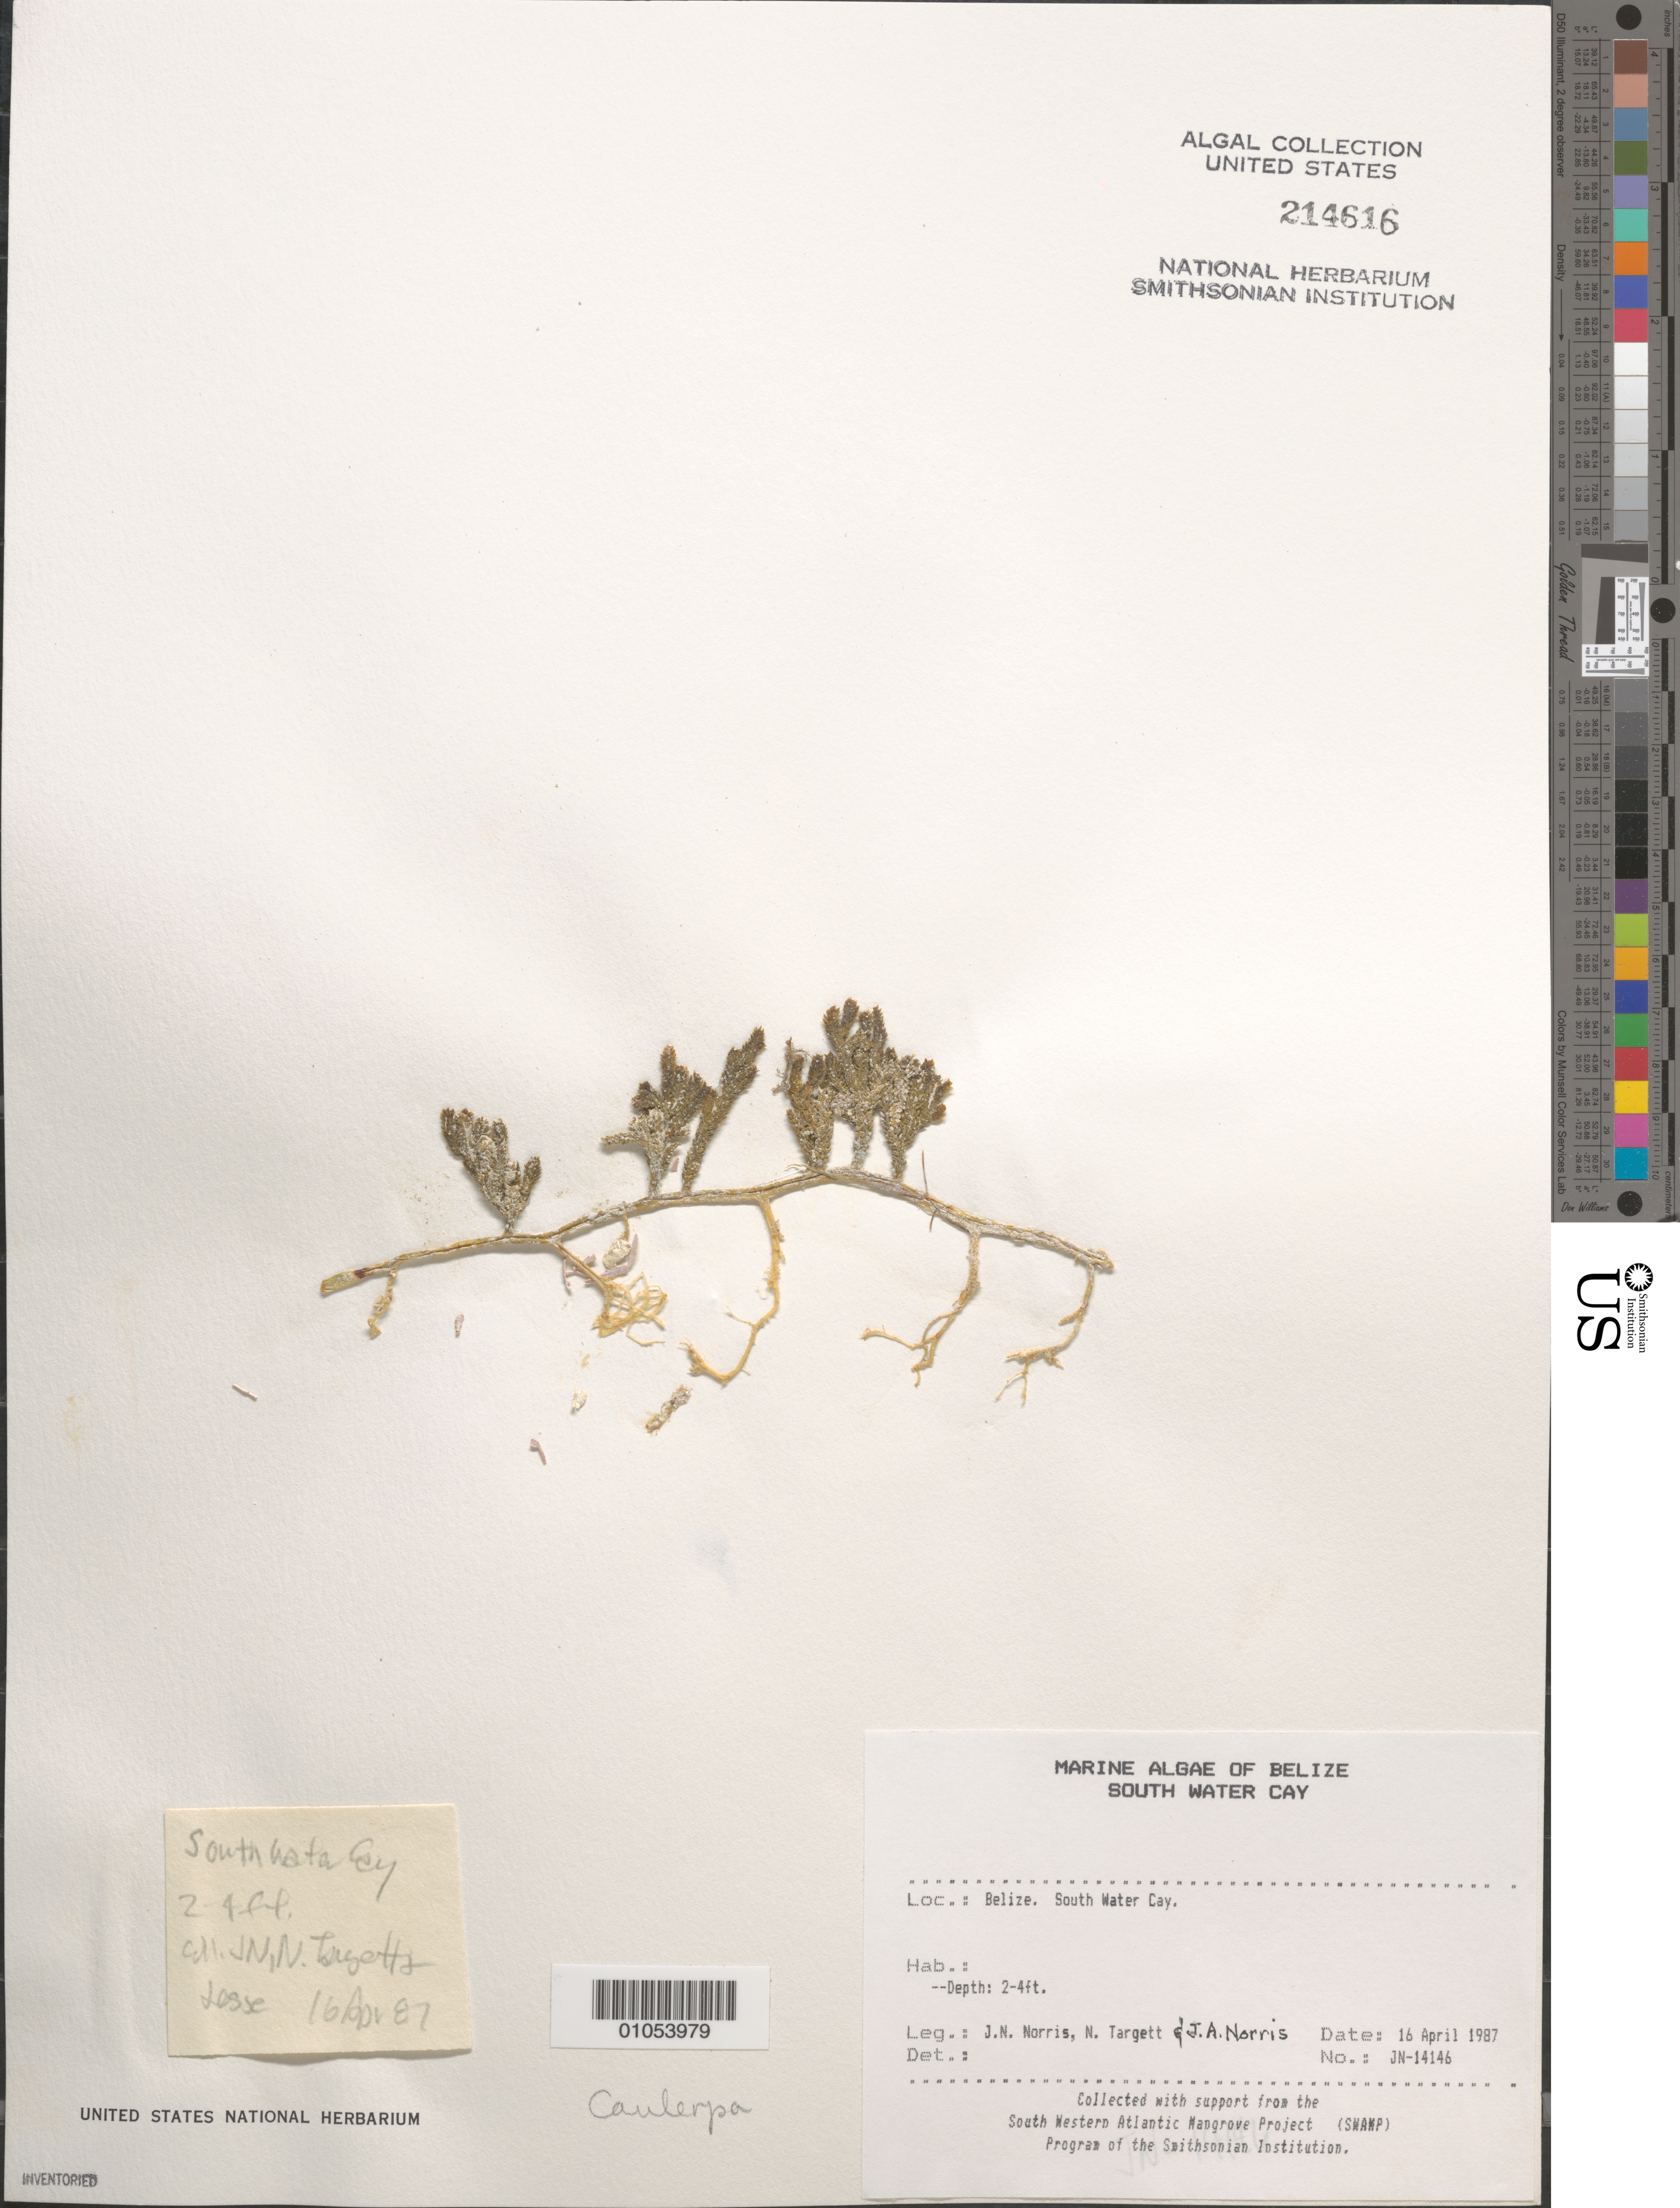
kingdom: Plantae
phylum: Chlorophyta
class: Ulvophyceae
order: Bryopsidales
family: Caulerpaceae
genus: Caulerpa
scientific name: Caulerpa sp.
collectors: J. N. Norris, N. Targett & J. A. Norris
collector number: JN-14146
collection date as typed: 16 Apr 1987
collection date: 1987-04-16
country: Belize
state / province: Stann Creek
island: South Water Cay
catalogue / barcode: US 214616